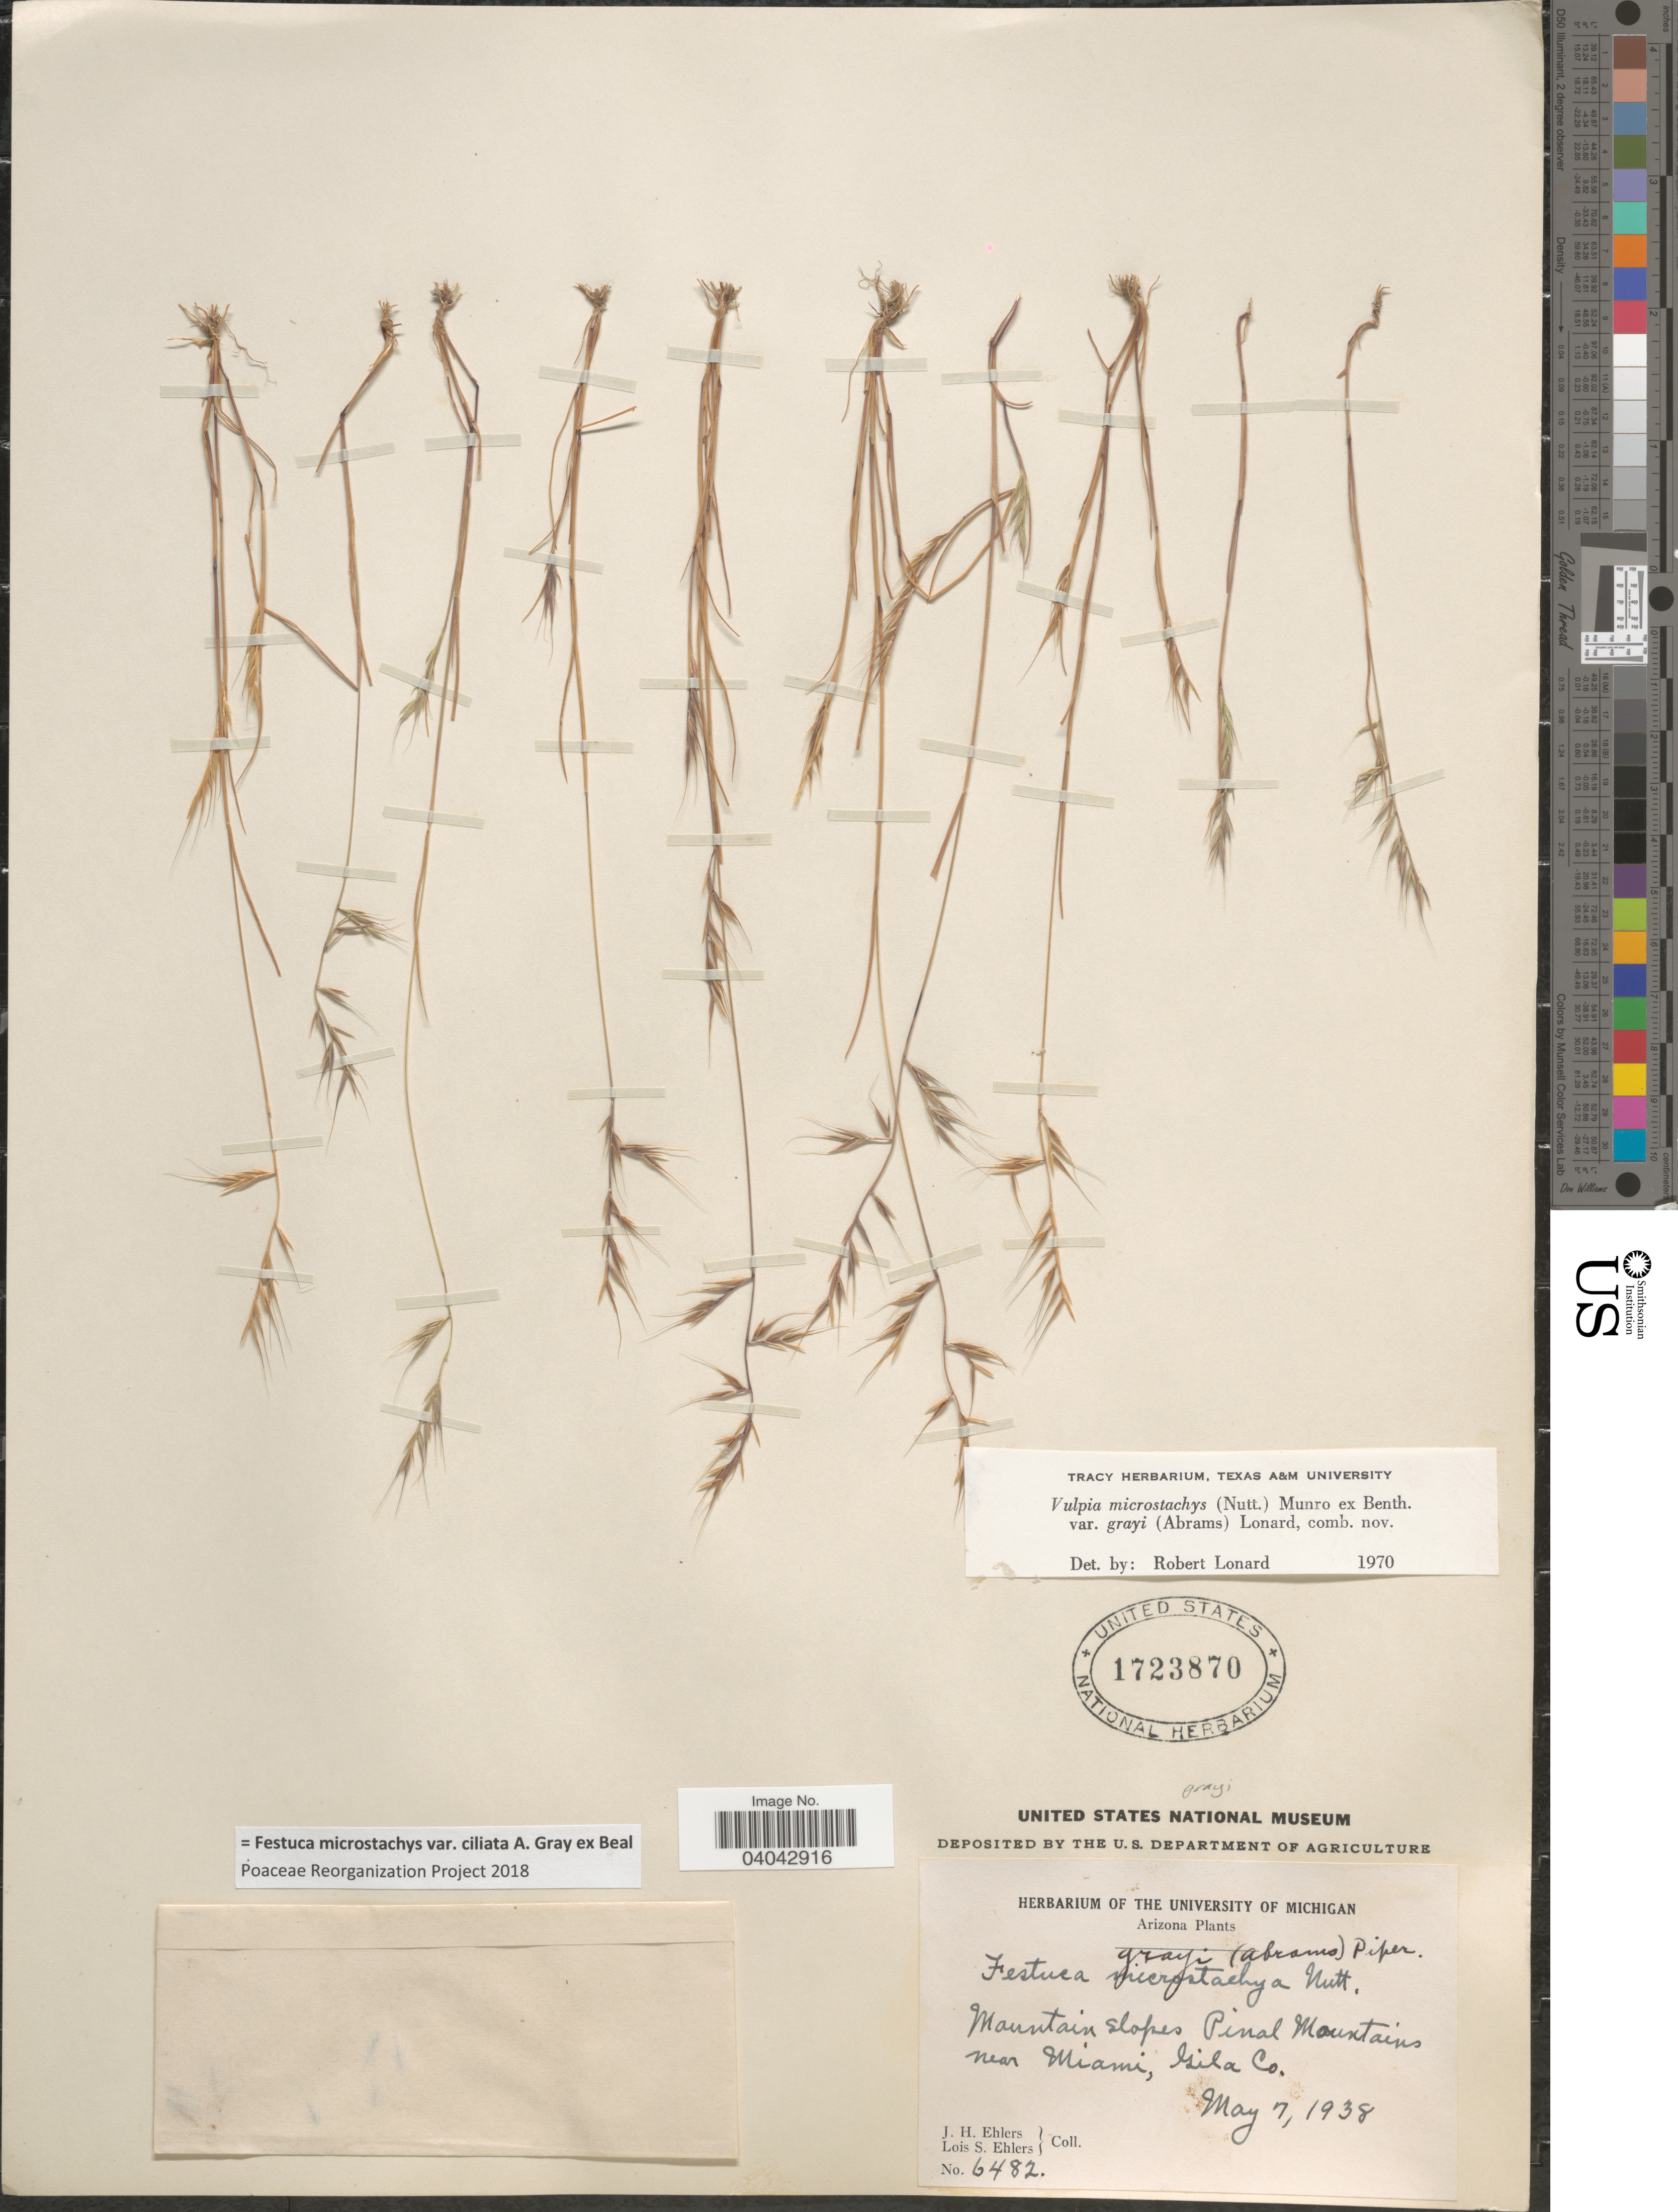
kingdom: Plantae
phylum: Tracheophyta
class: Liliopsida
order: Poales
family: Poaceae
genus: Festuca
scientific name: Festuca microstachys var. ciliata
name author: A. Gray ex W.J. Beal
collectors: J. H. Ehlers & L. Ehlers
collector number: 6482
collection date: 1938-05-07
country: United States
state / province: Arizona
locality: Mountain slopes Pinal Mountains near Miami, Gila Co.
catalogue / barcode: US 1723870